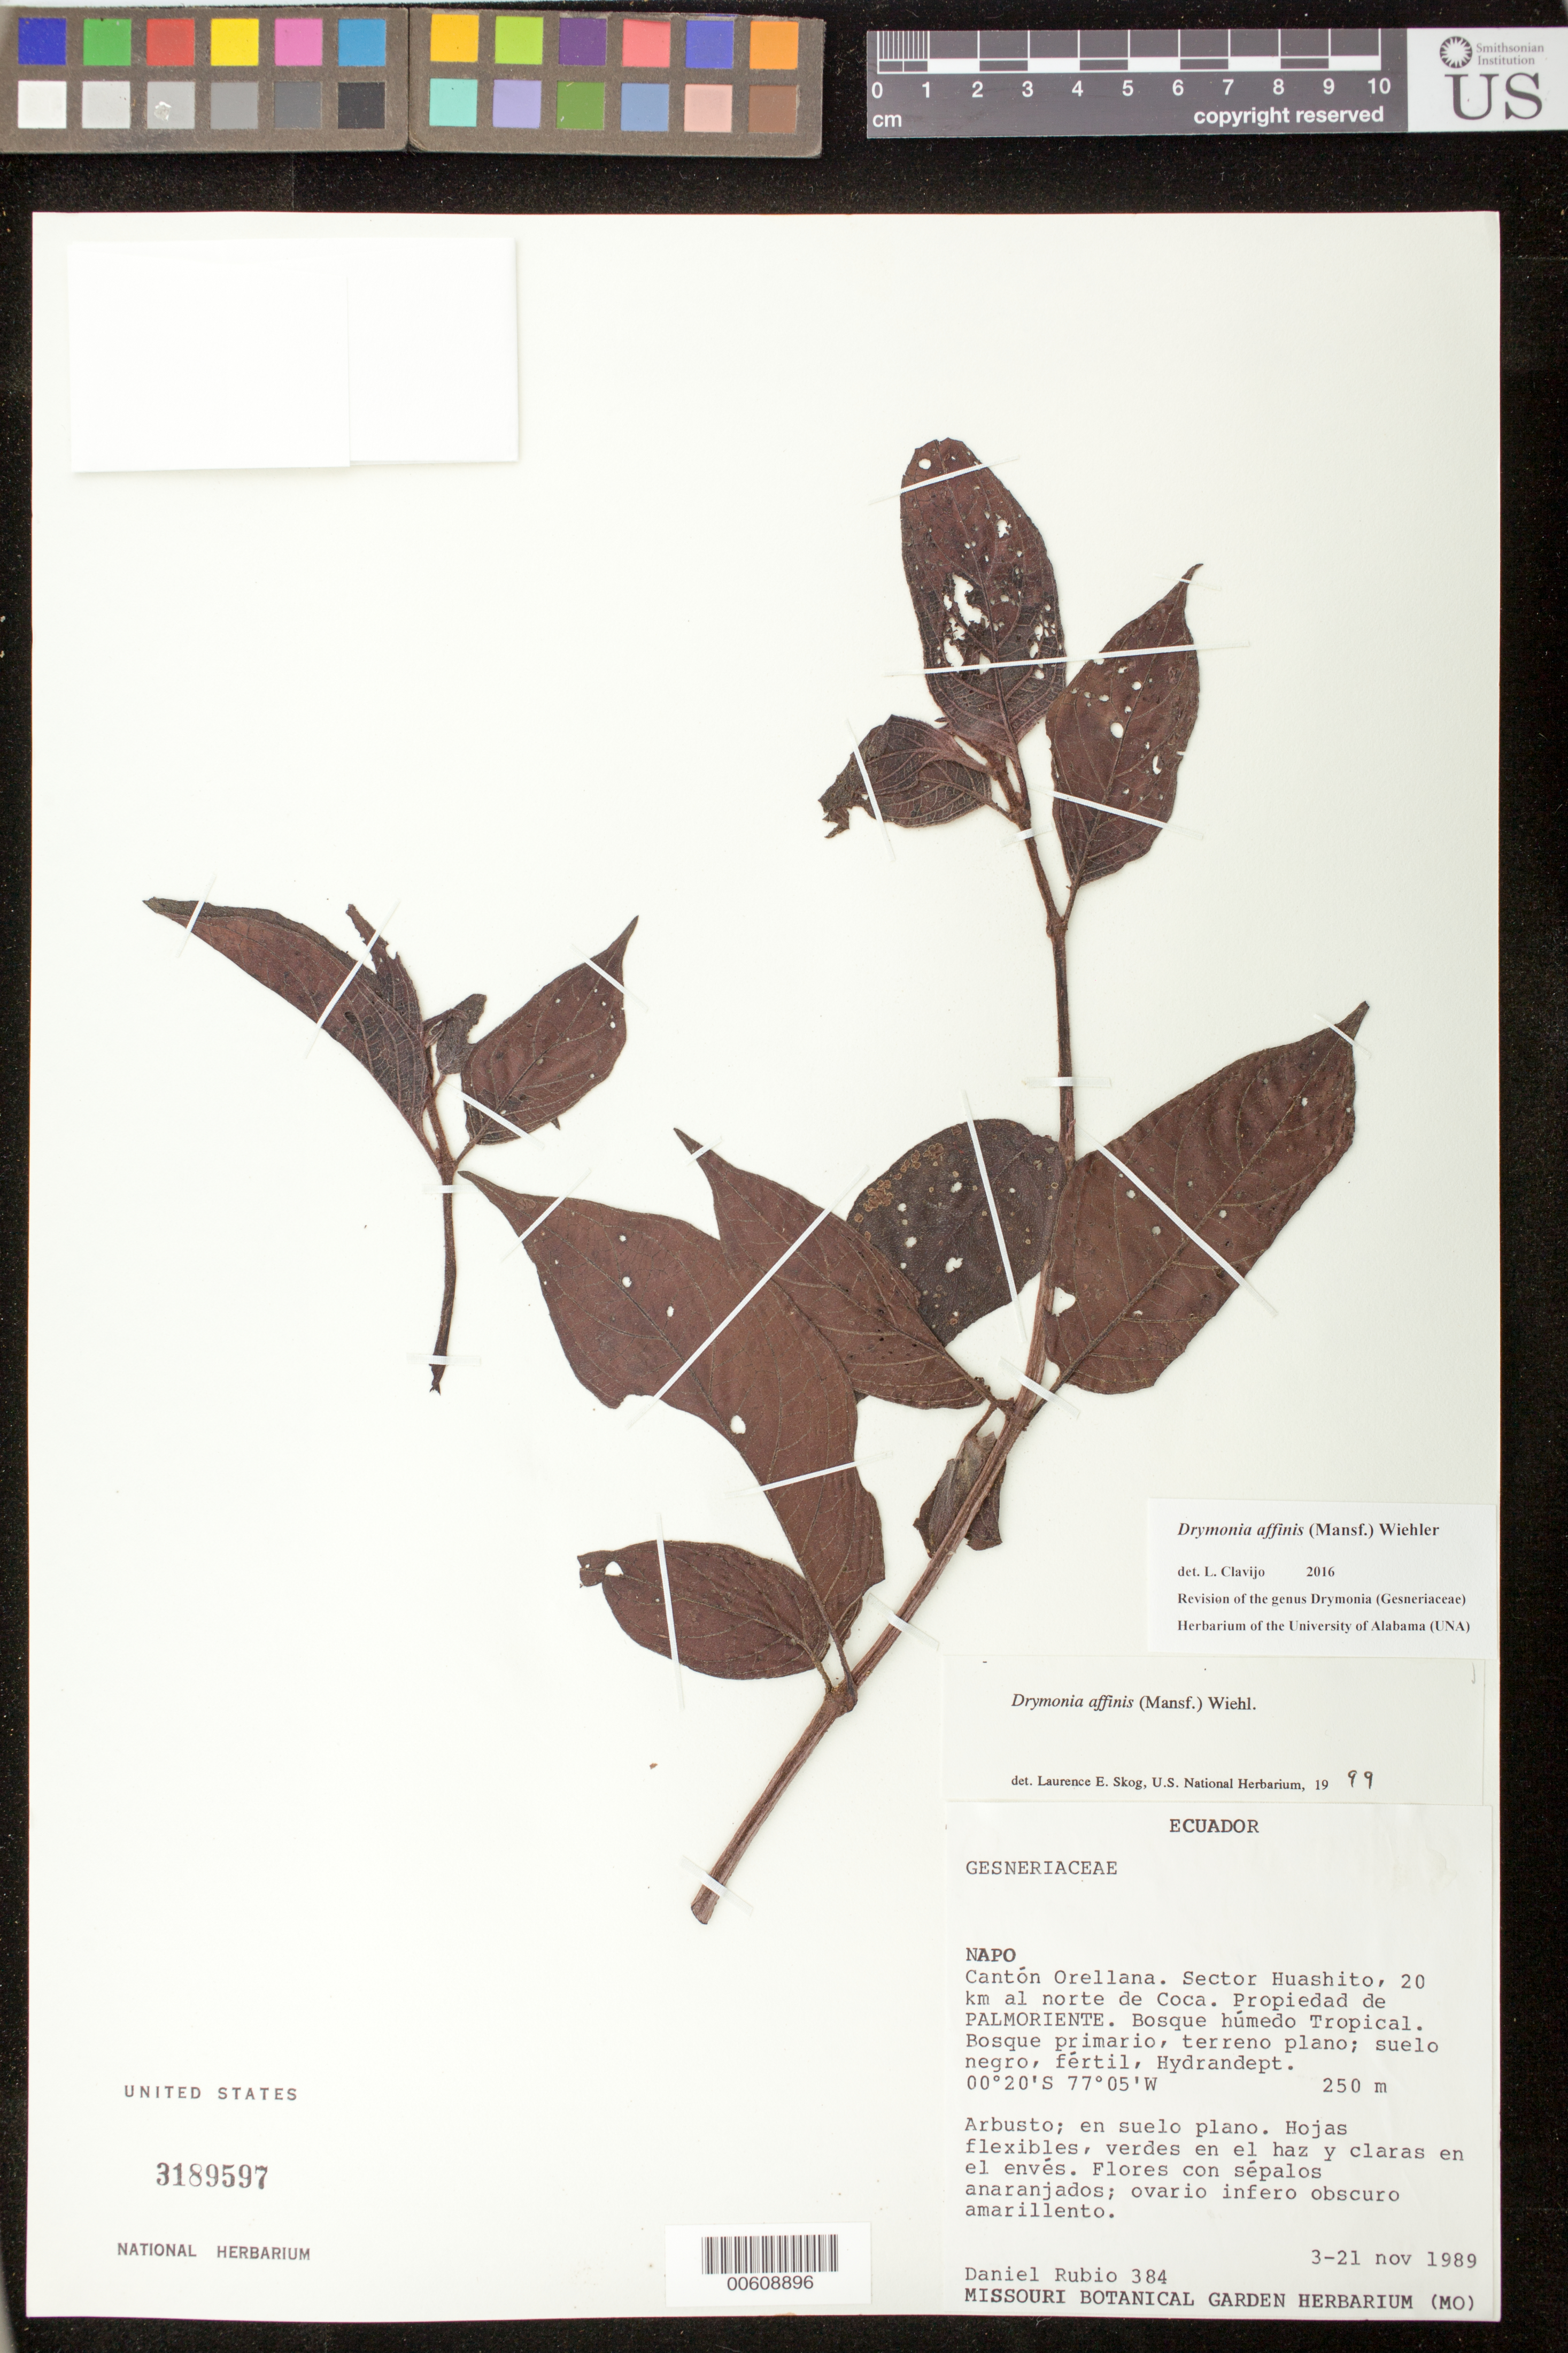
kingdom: Plantae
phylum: Tracheophyta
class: Magnoliopsida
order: Lamiales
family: Gesneriaceae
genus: Drymonia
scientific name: Drymonia affinis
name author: (Mansf.) Wiehler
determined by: Skog, Laurence E.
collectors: D. Rubio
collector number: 384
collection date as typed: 3-21 Nov 1989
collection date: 1989-11-03/1989-11-21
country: Ecuador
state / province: Napo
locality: Cantón Orellana; Sector Huashito, 20 km al N de Coca, propiedad de PALMORIENTE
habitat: Bosque húmedo tropical; bosque primario, terreno plano; suelo negro, fértil, hydrandept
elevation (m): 250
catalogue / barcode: US 3189597